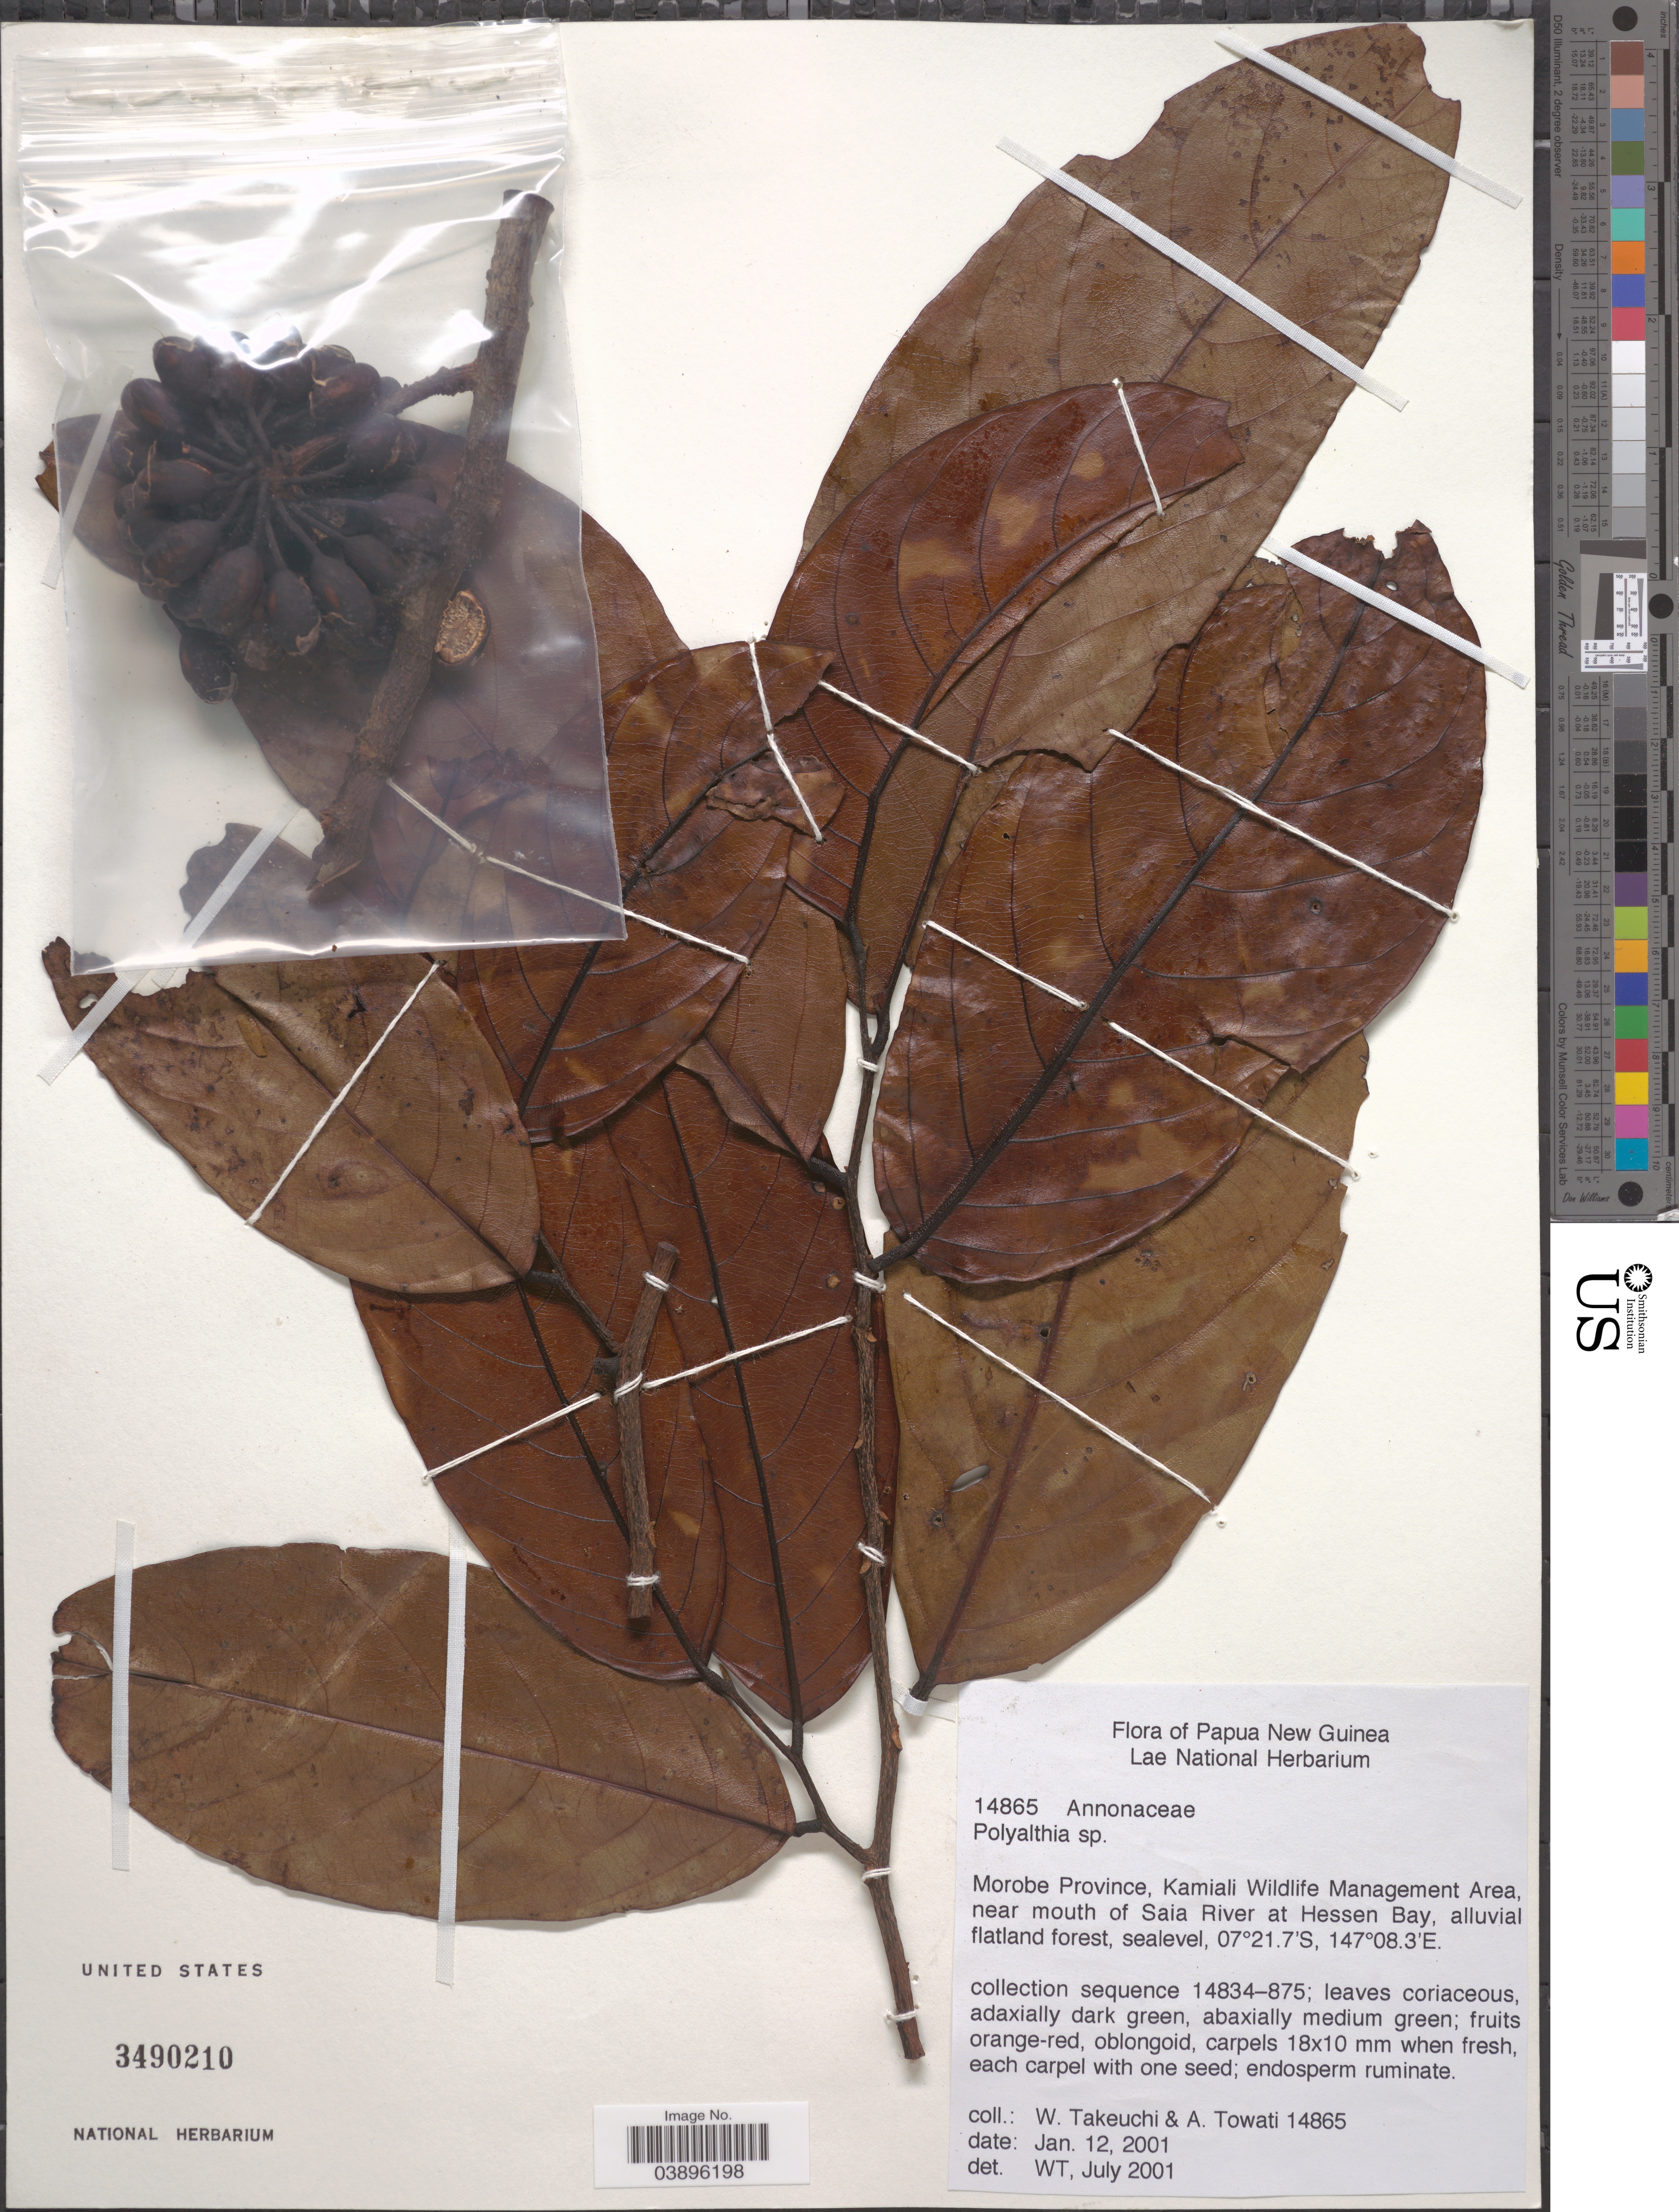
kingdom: Plantae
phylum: Tracheophyta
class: Magnoliopsida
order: Magnoliales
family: Annonaceae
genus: Polyalthia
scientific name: Polyalthia sp.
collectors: W. Takeuchi & A. Towati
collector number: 14865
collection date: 2001-01-12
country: Papua New Guinea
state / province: Morobe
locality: Papua New Guinea. Morobe Province, Kamiali Wildlfie Management Area, near mouth of Saia River at Hessen Bay.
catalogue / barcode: US 3490210